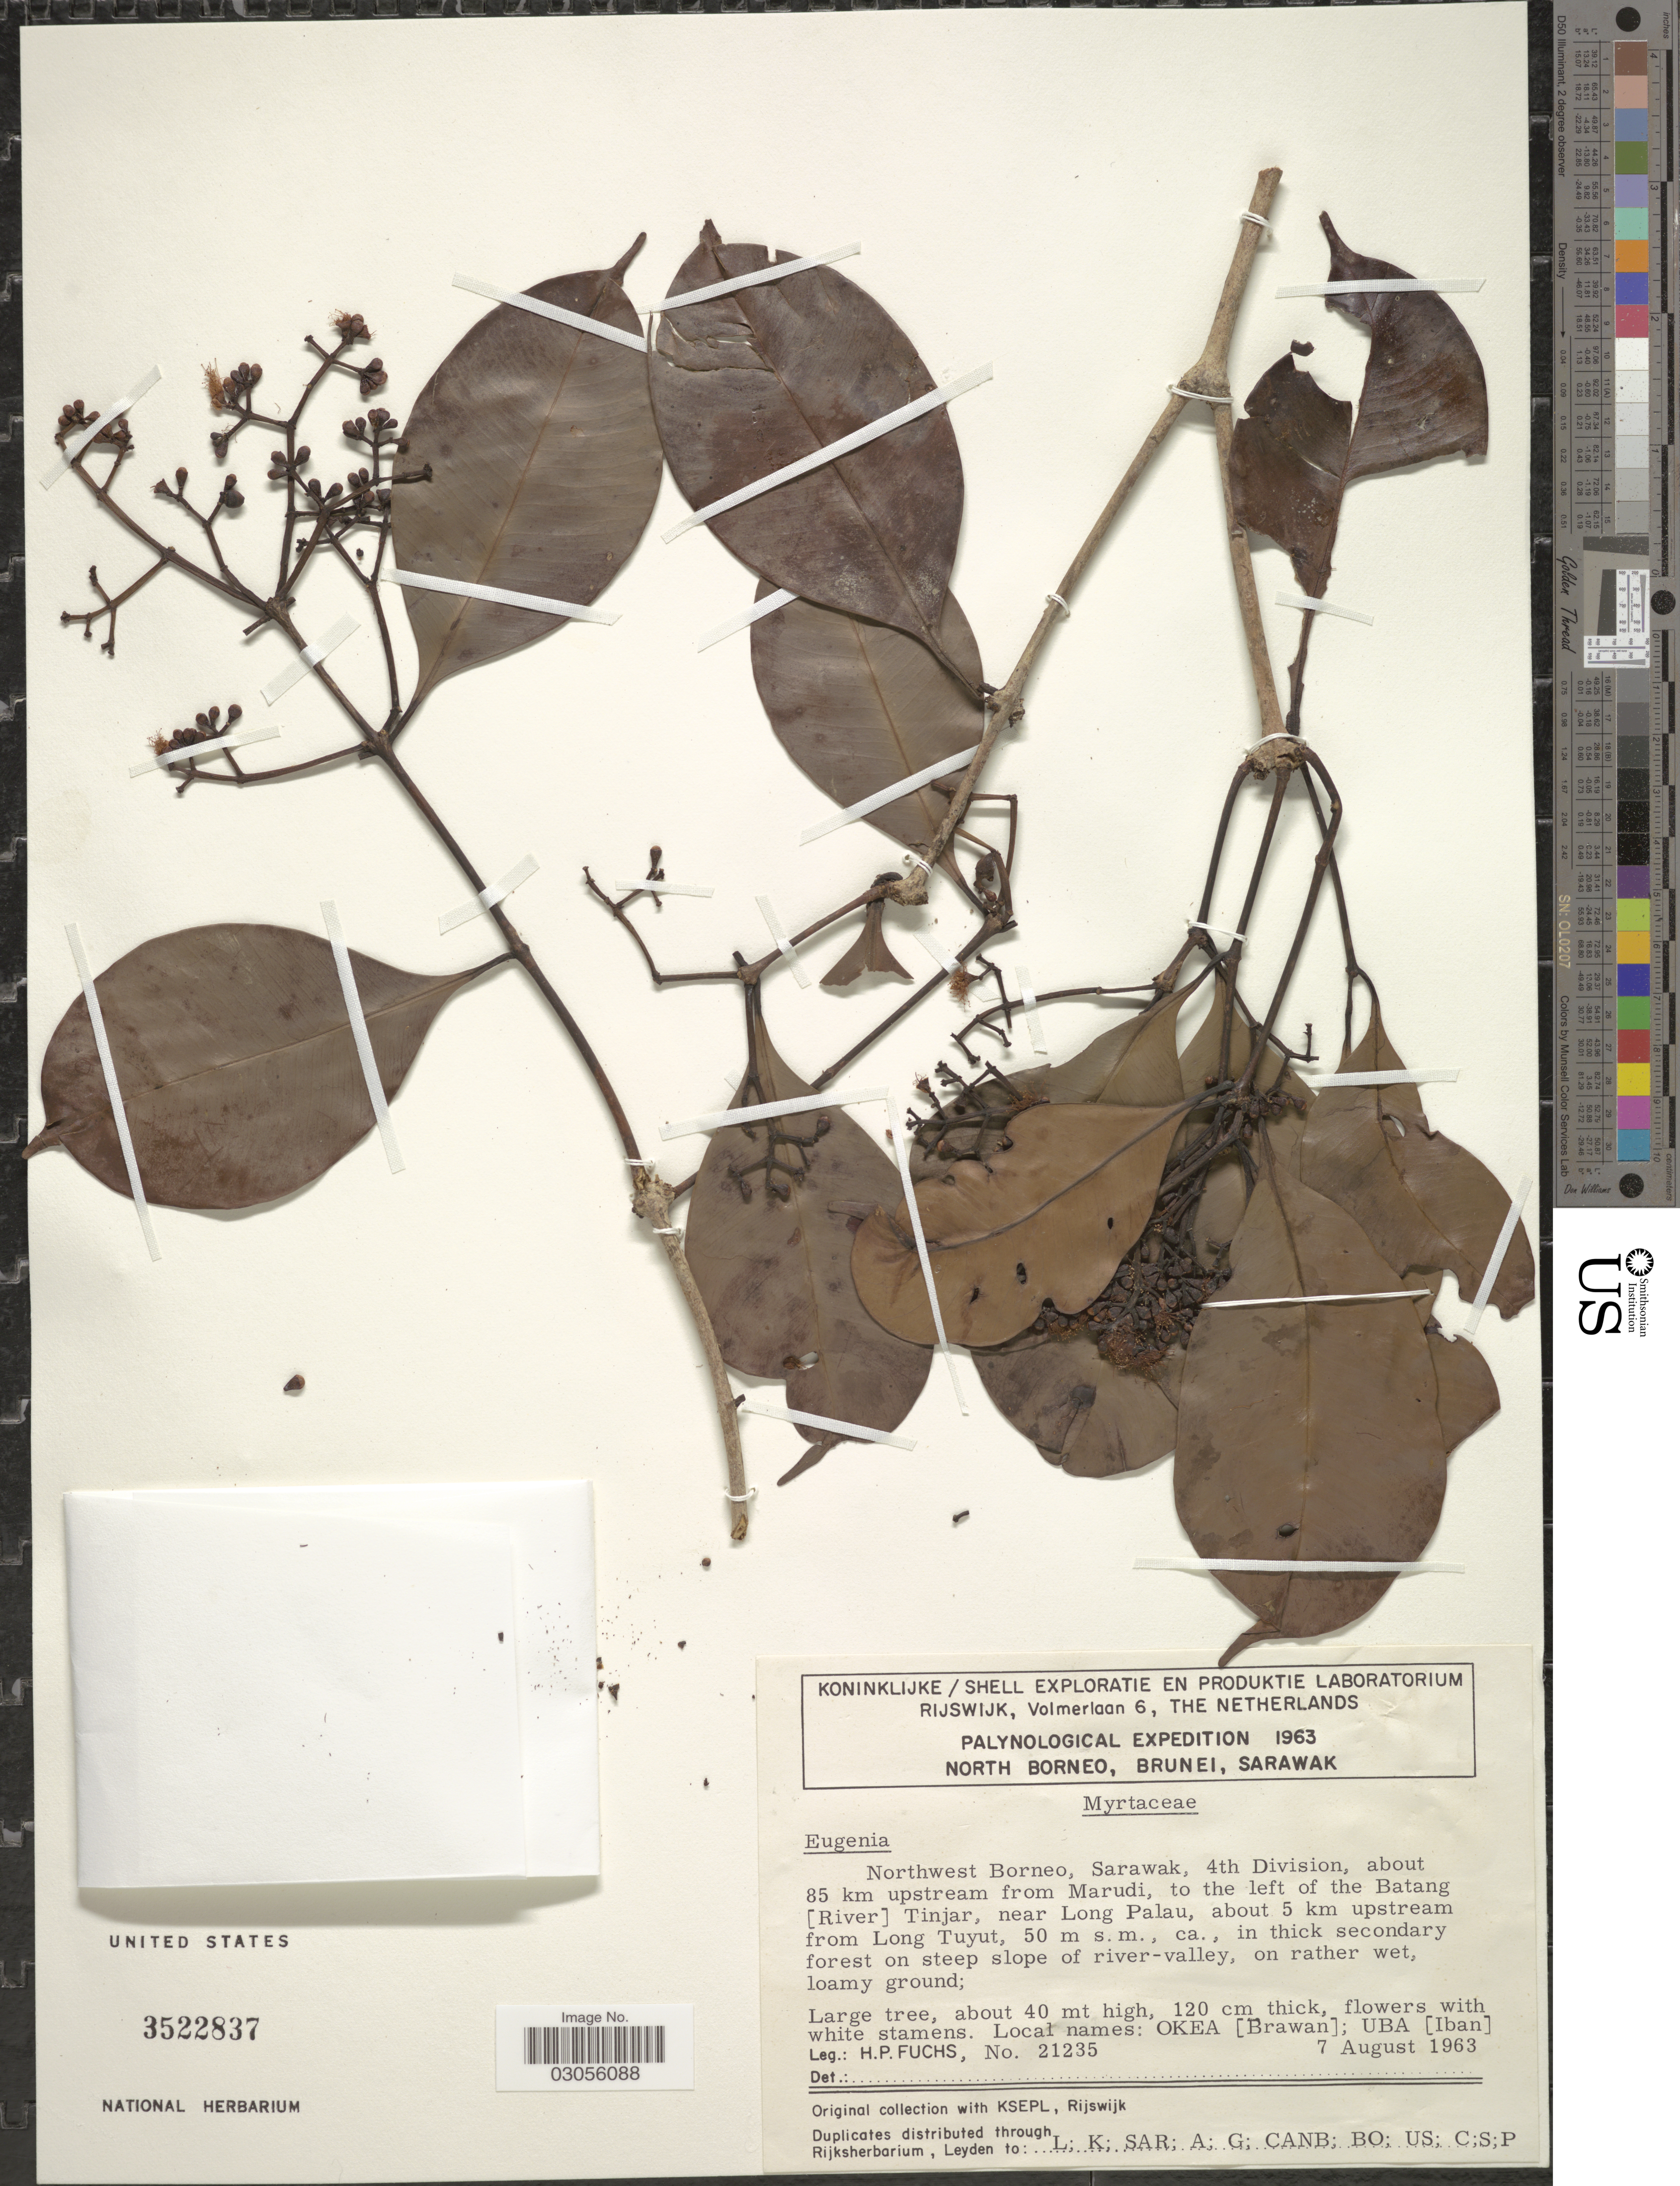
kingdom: Plantae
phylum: Tracheophyta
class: Magnoliopsida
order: Myrtales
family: Myrtaceae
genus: Syzygium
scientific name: Syzygium sp.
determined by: Strong, M. T., (US), Smithsonian Institution - National Museum of Natural History (UNITED STATES)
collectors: H. P. Fuchs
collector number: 21235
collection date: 1963-08-07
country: Malaysia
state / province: Sarawak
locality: Northwest Borneo, Sarawak, 4th Division, about 85 km upstream from Marudi, to the left of the Batang [River] Tinjar, near Long Palau, about 5 km upstream from Long Tuyut.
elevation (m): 50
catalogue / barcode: US 3522837